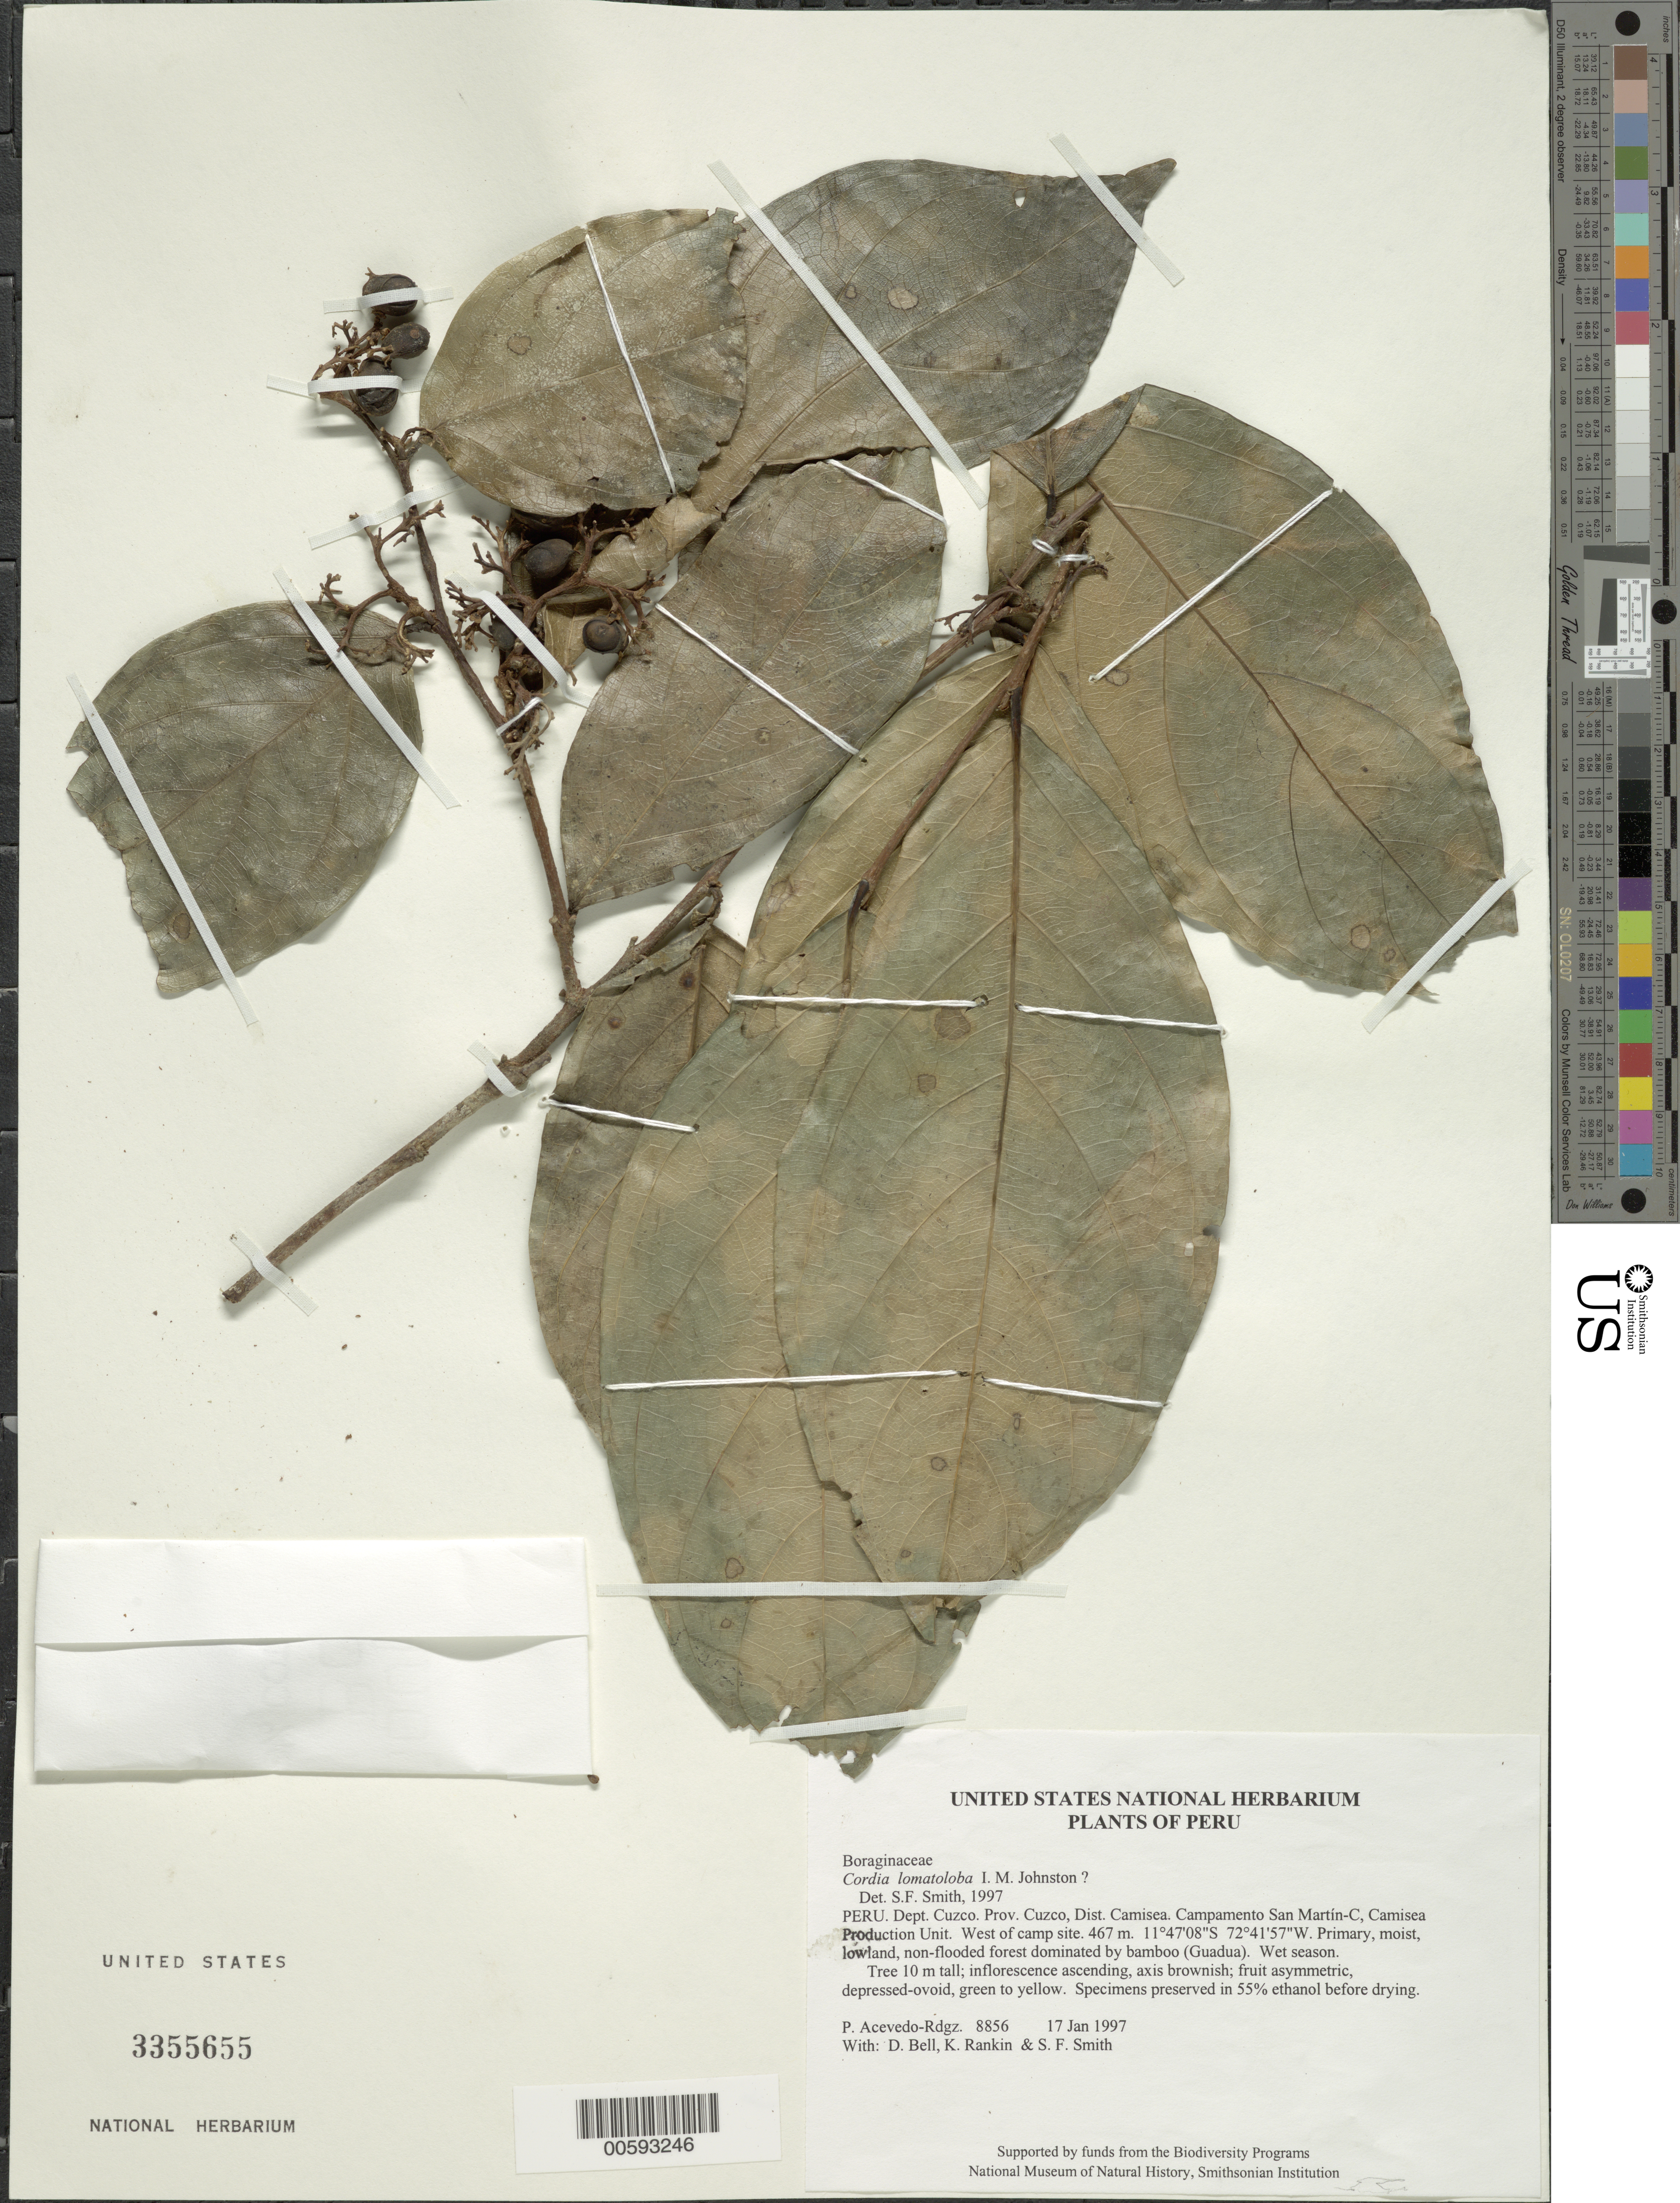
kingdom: Plantae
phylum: Tracheophyta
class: Magnoliopsida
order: Boraginales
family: Cordiaceae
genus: Cordia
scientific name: Cordia lomatoloba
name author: I.M. Johnst.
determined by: Smith, Stephen F., (US), NMNH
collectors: P. Acevedo-Rodr., D. A. Bell, K. B. Rankin & S.F. Smith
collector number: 8856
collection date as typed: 17 Jan 1997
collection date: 1997-01-17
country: Peru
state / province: Cusco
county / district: Cusco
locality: Districto Camisea, Campamento San Martín-C, Camisea Production Unit. West of camp site.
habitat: Primary, moist, lowland, non-flooded forest dominated by bamboo (Guadua). Wet season.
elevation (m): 467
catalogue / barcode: US 3355655